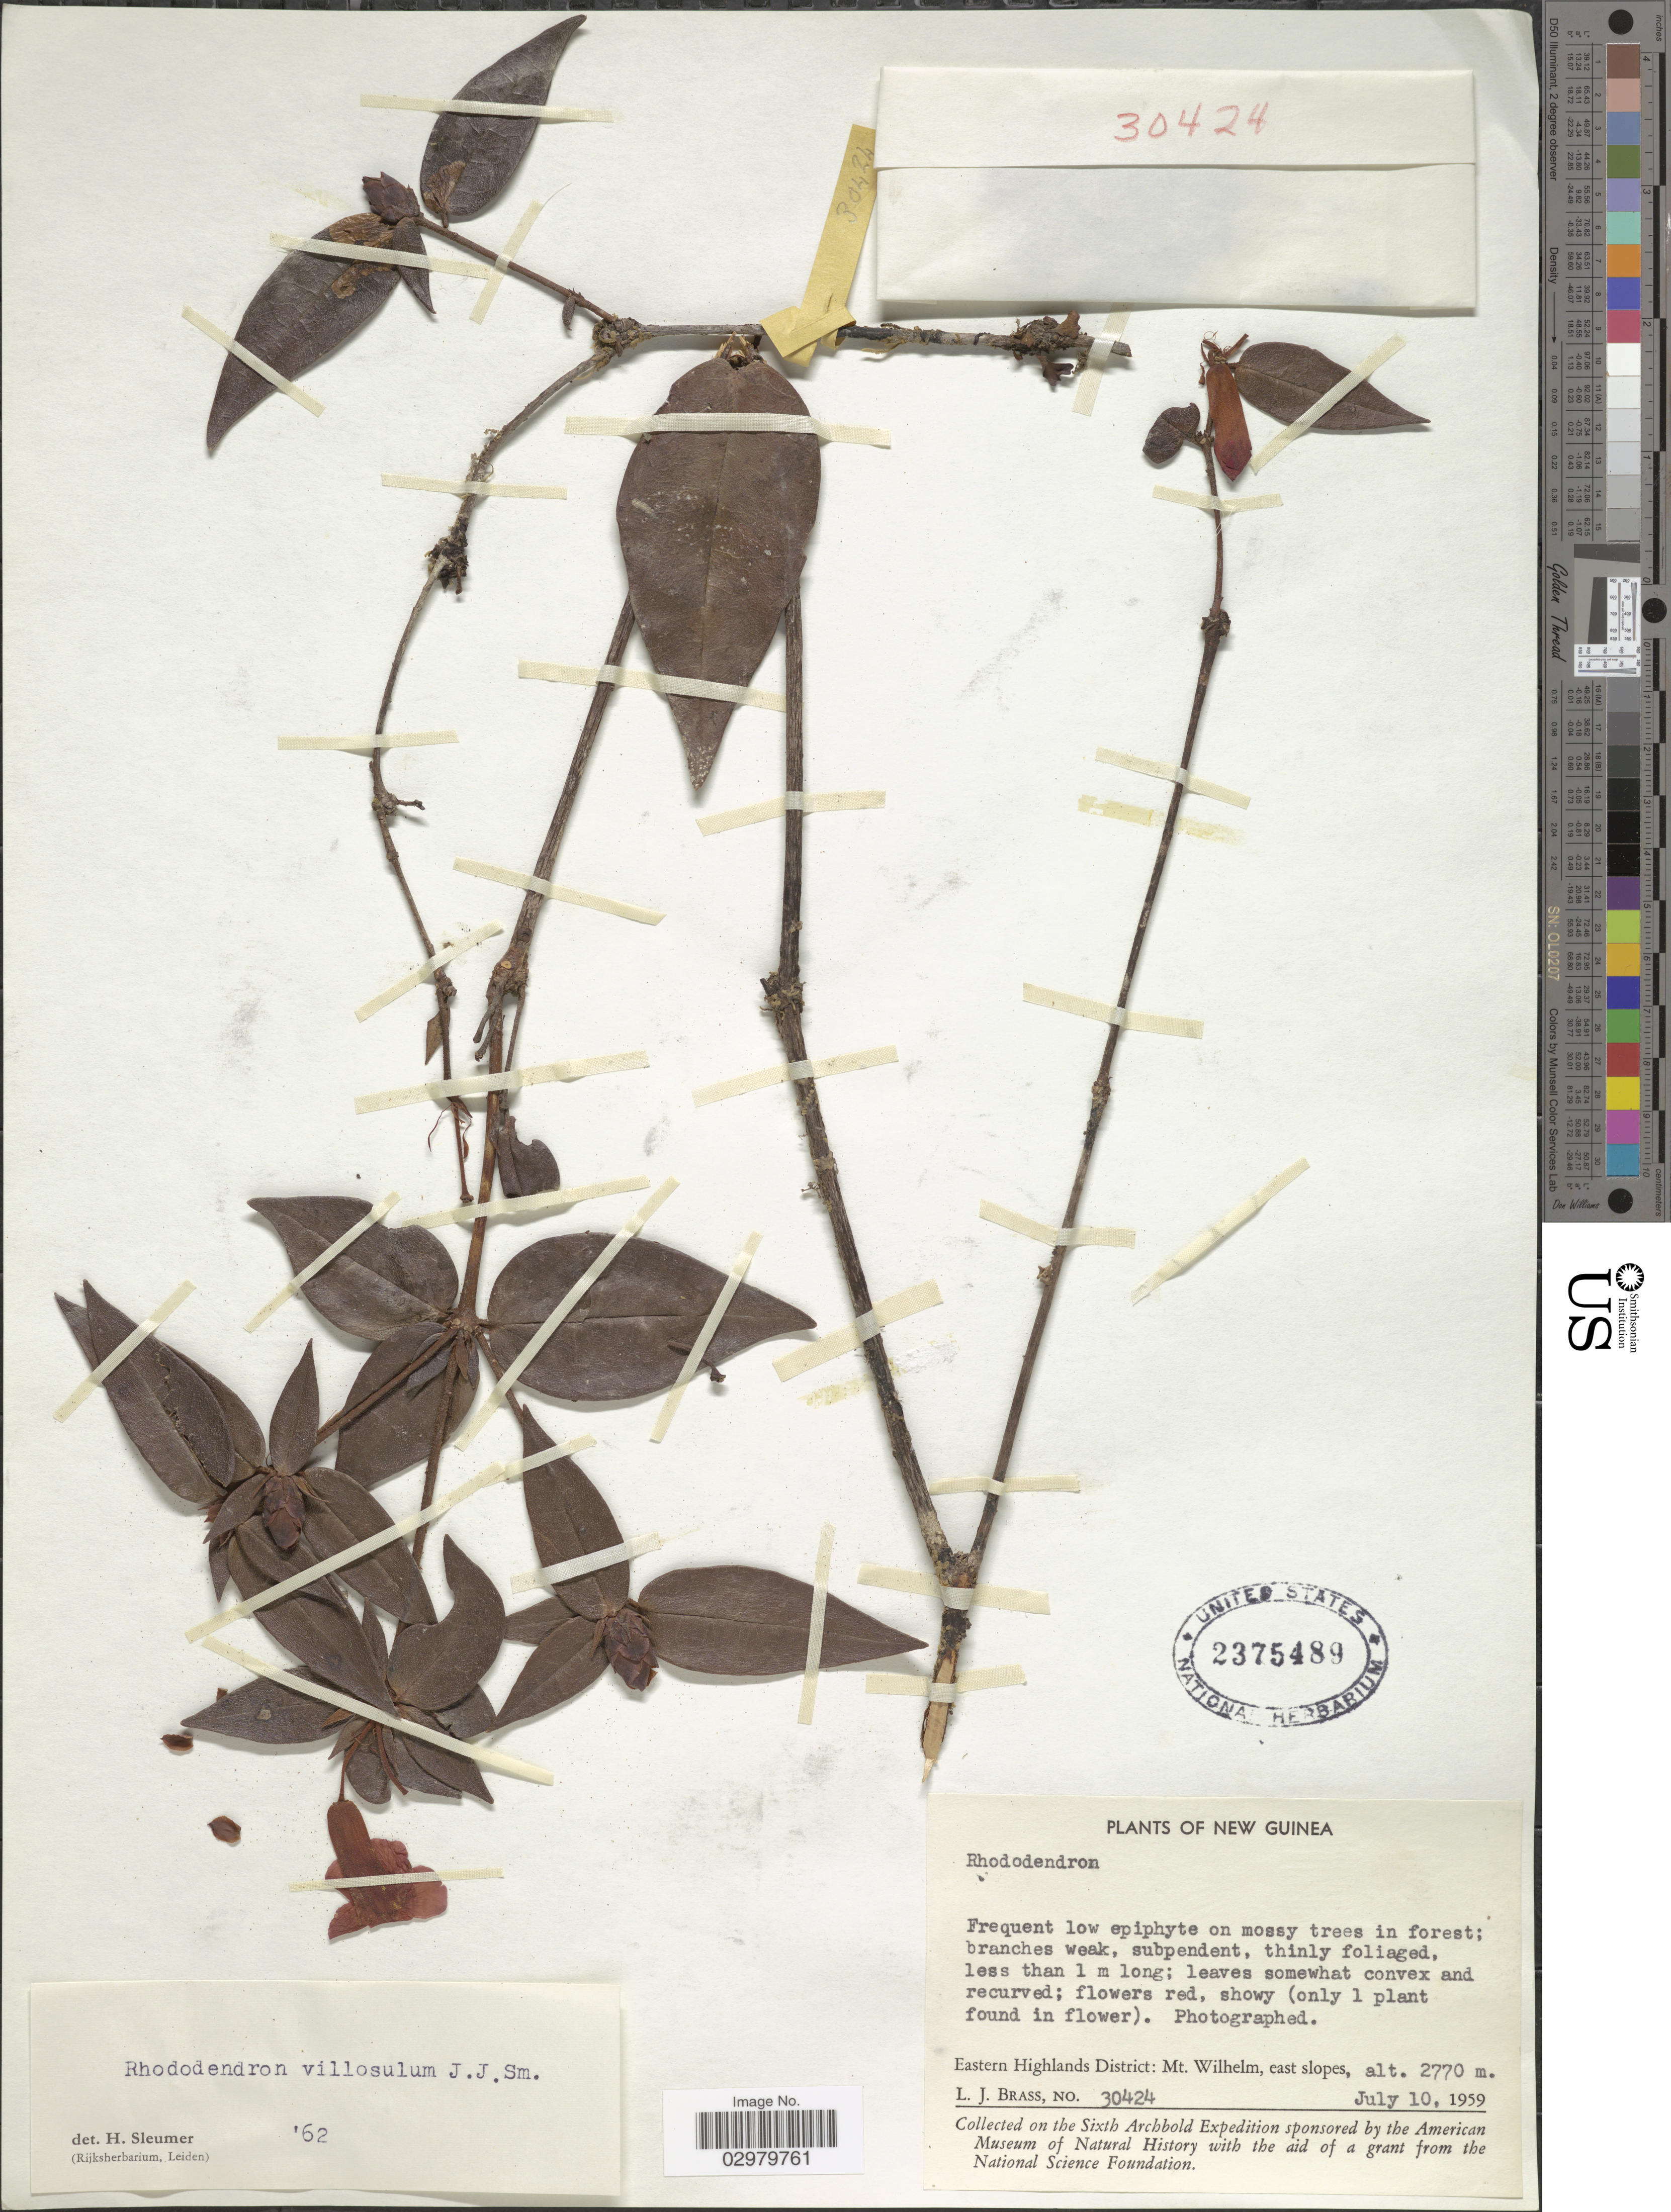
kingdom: Plantae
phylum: Tracheophyta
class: Magnoliopsida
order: Ericales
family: Ericaceae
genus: Rhododendron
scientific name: Rhododendron villosulum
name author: J.J. Sm.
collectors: L. J. Brass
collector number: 30424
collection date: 1959-07-10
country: Papua New Guinea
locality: New Guinea. Eastern Highlands District: Mt. Wilhelm, east slopes.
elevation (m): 2770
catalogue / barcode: US 2375489